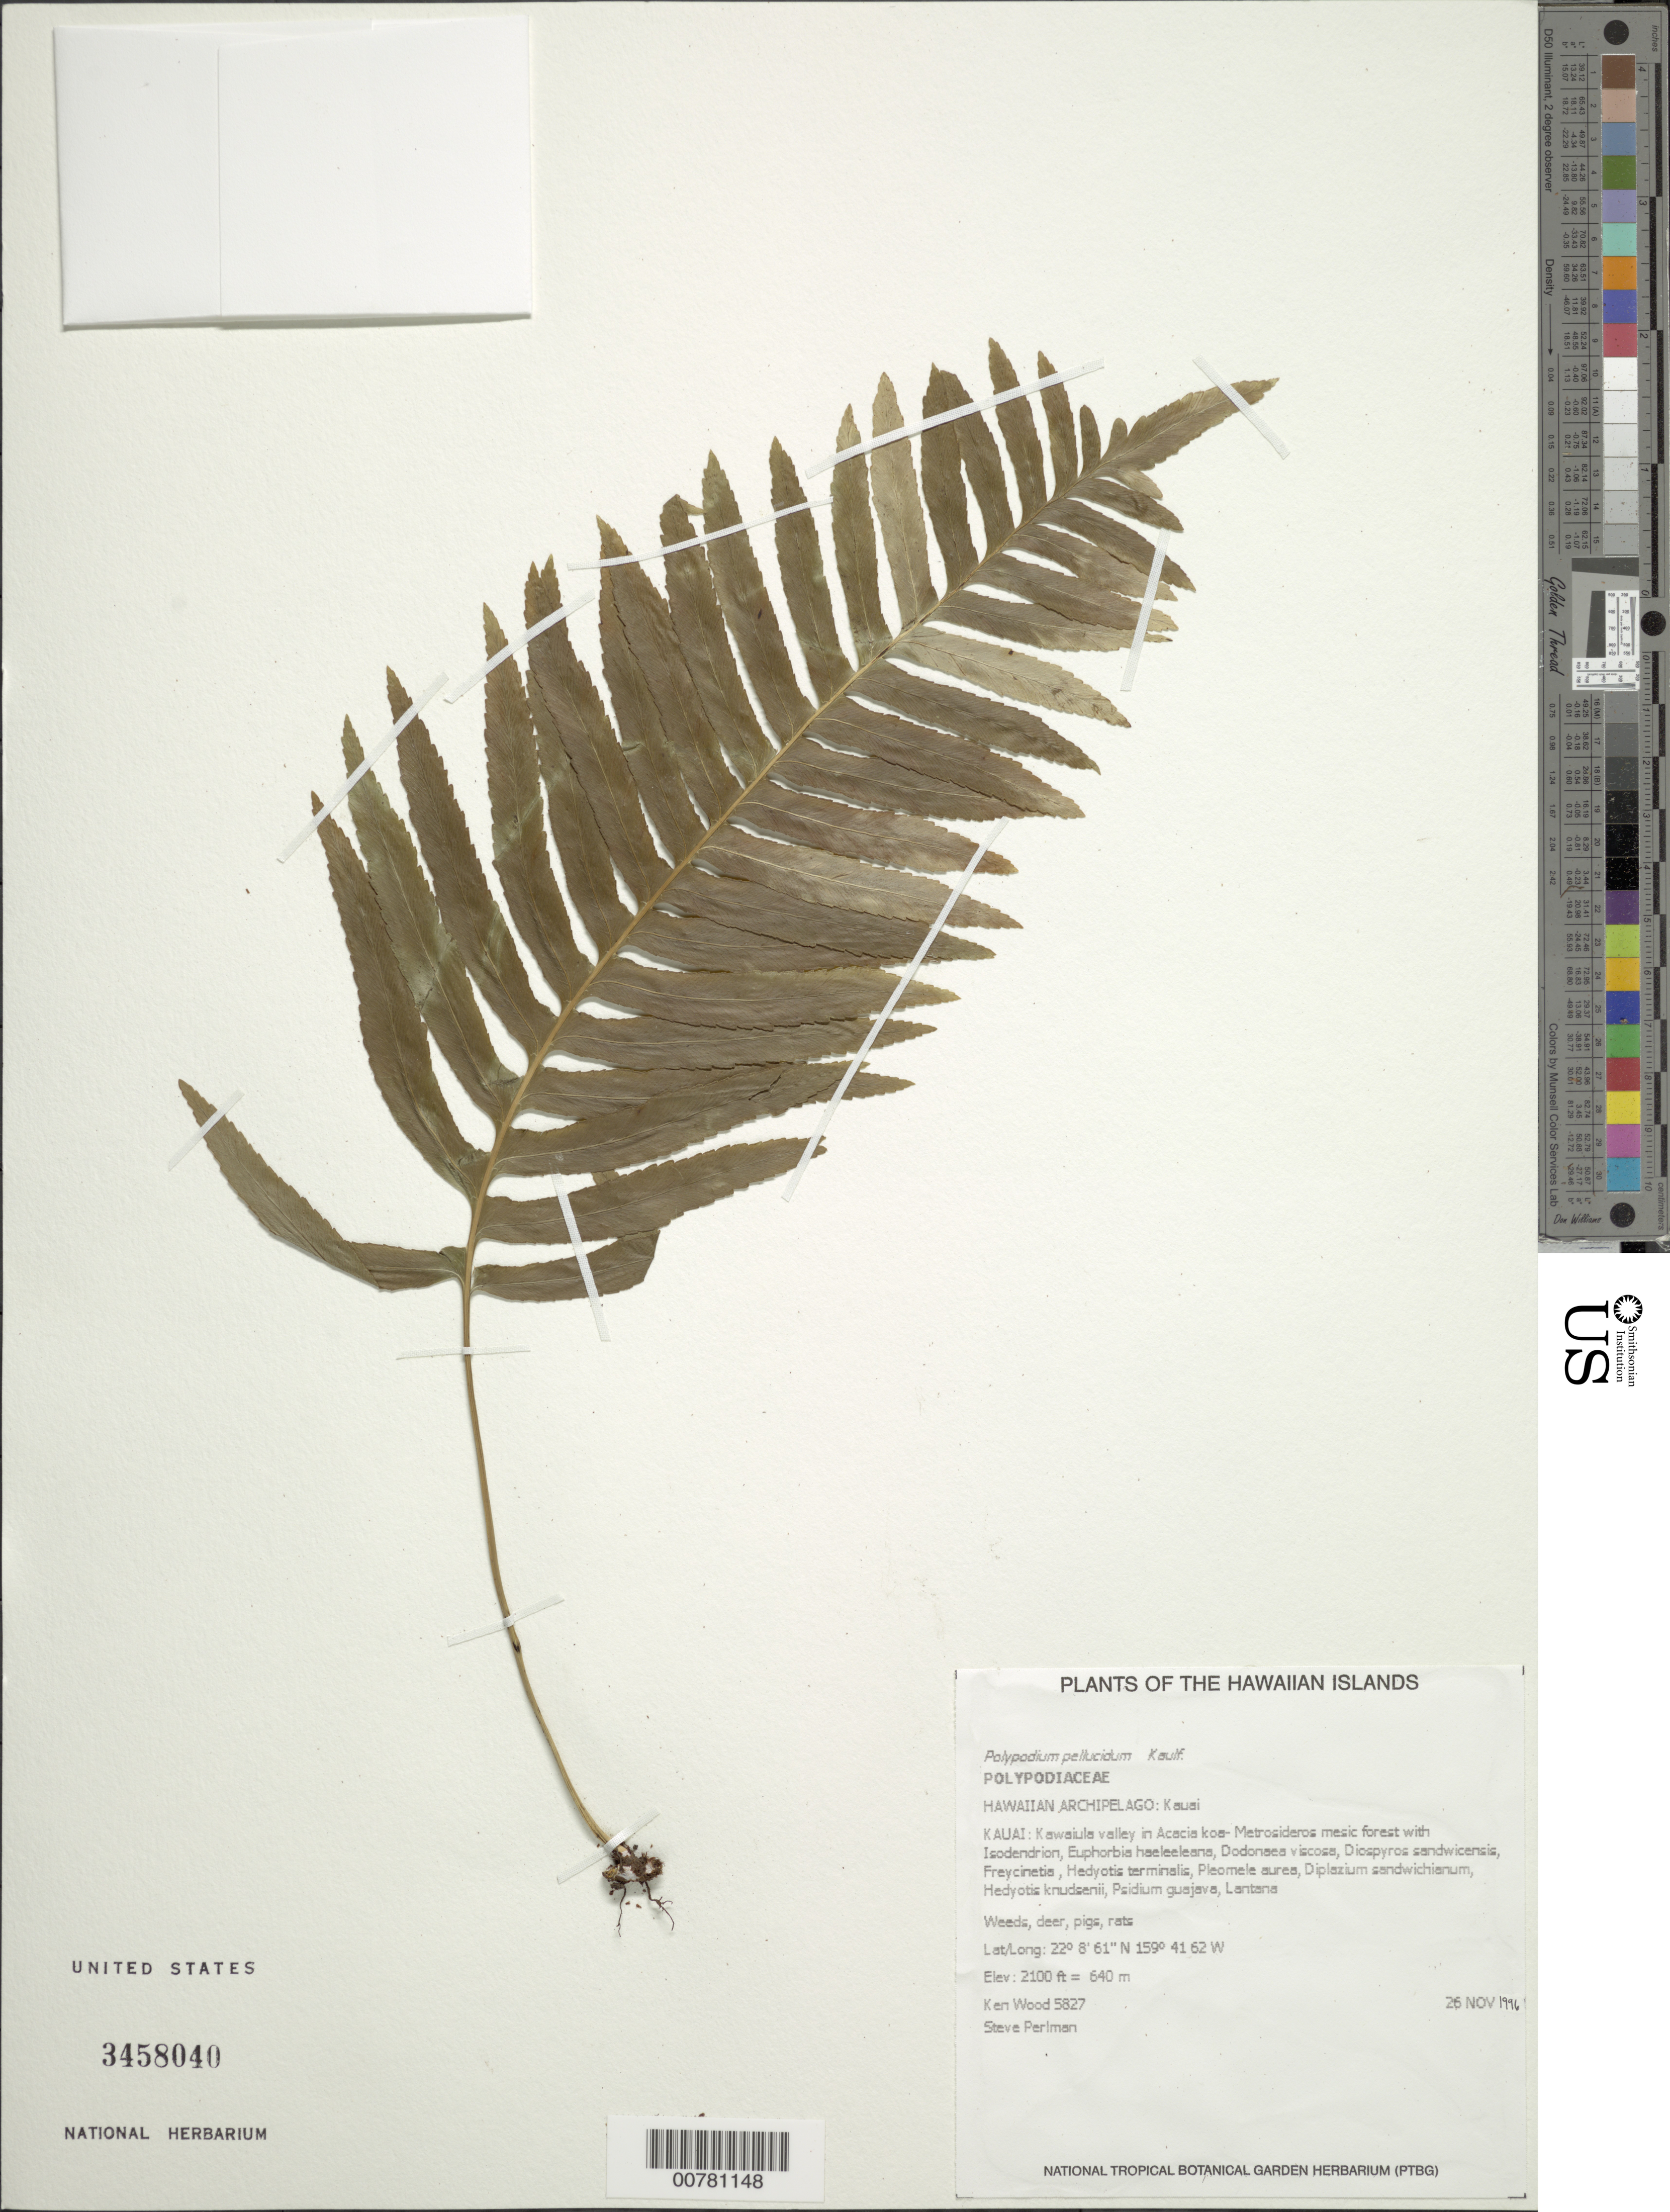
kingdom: Plantae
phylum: Tracheophyta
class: Polypodiopsida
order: Polypodiales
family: Polypodiaceae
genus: Polypodium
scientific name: Polypodium pellucidum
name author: Kaulf.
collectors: K. R. Wood & S. P. Perlman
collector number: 5827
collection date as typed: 26 Nov 1996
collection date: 1996-11-26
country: United States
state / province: Hawaii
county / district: Kaui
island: Kaua'i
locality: Kawaiula valley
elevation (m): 640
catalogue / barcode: US 3458040